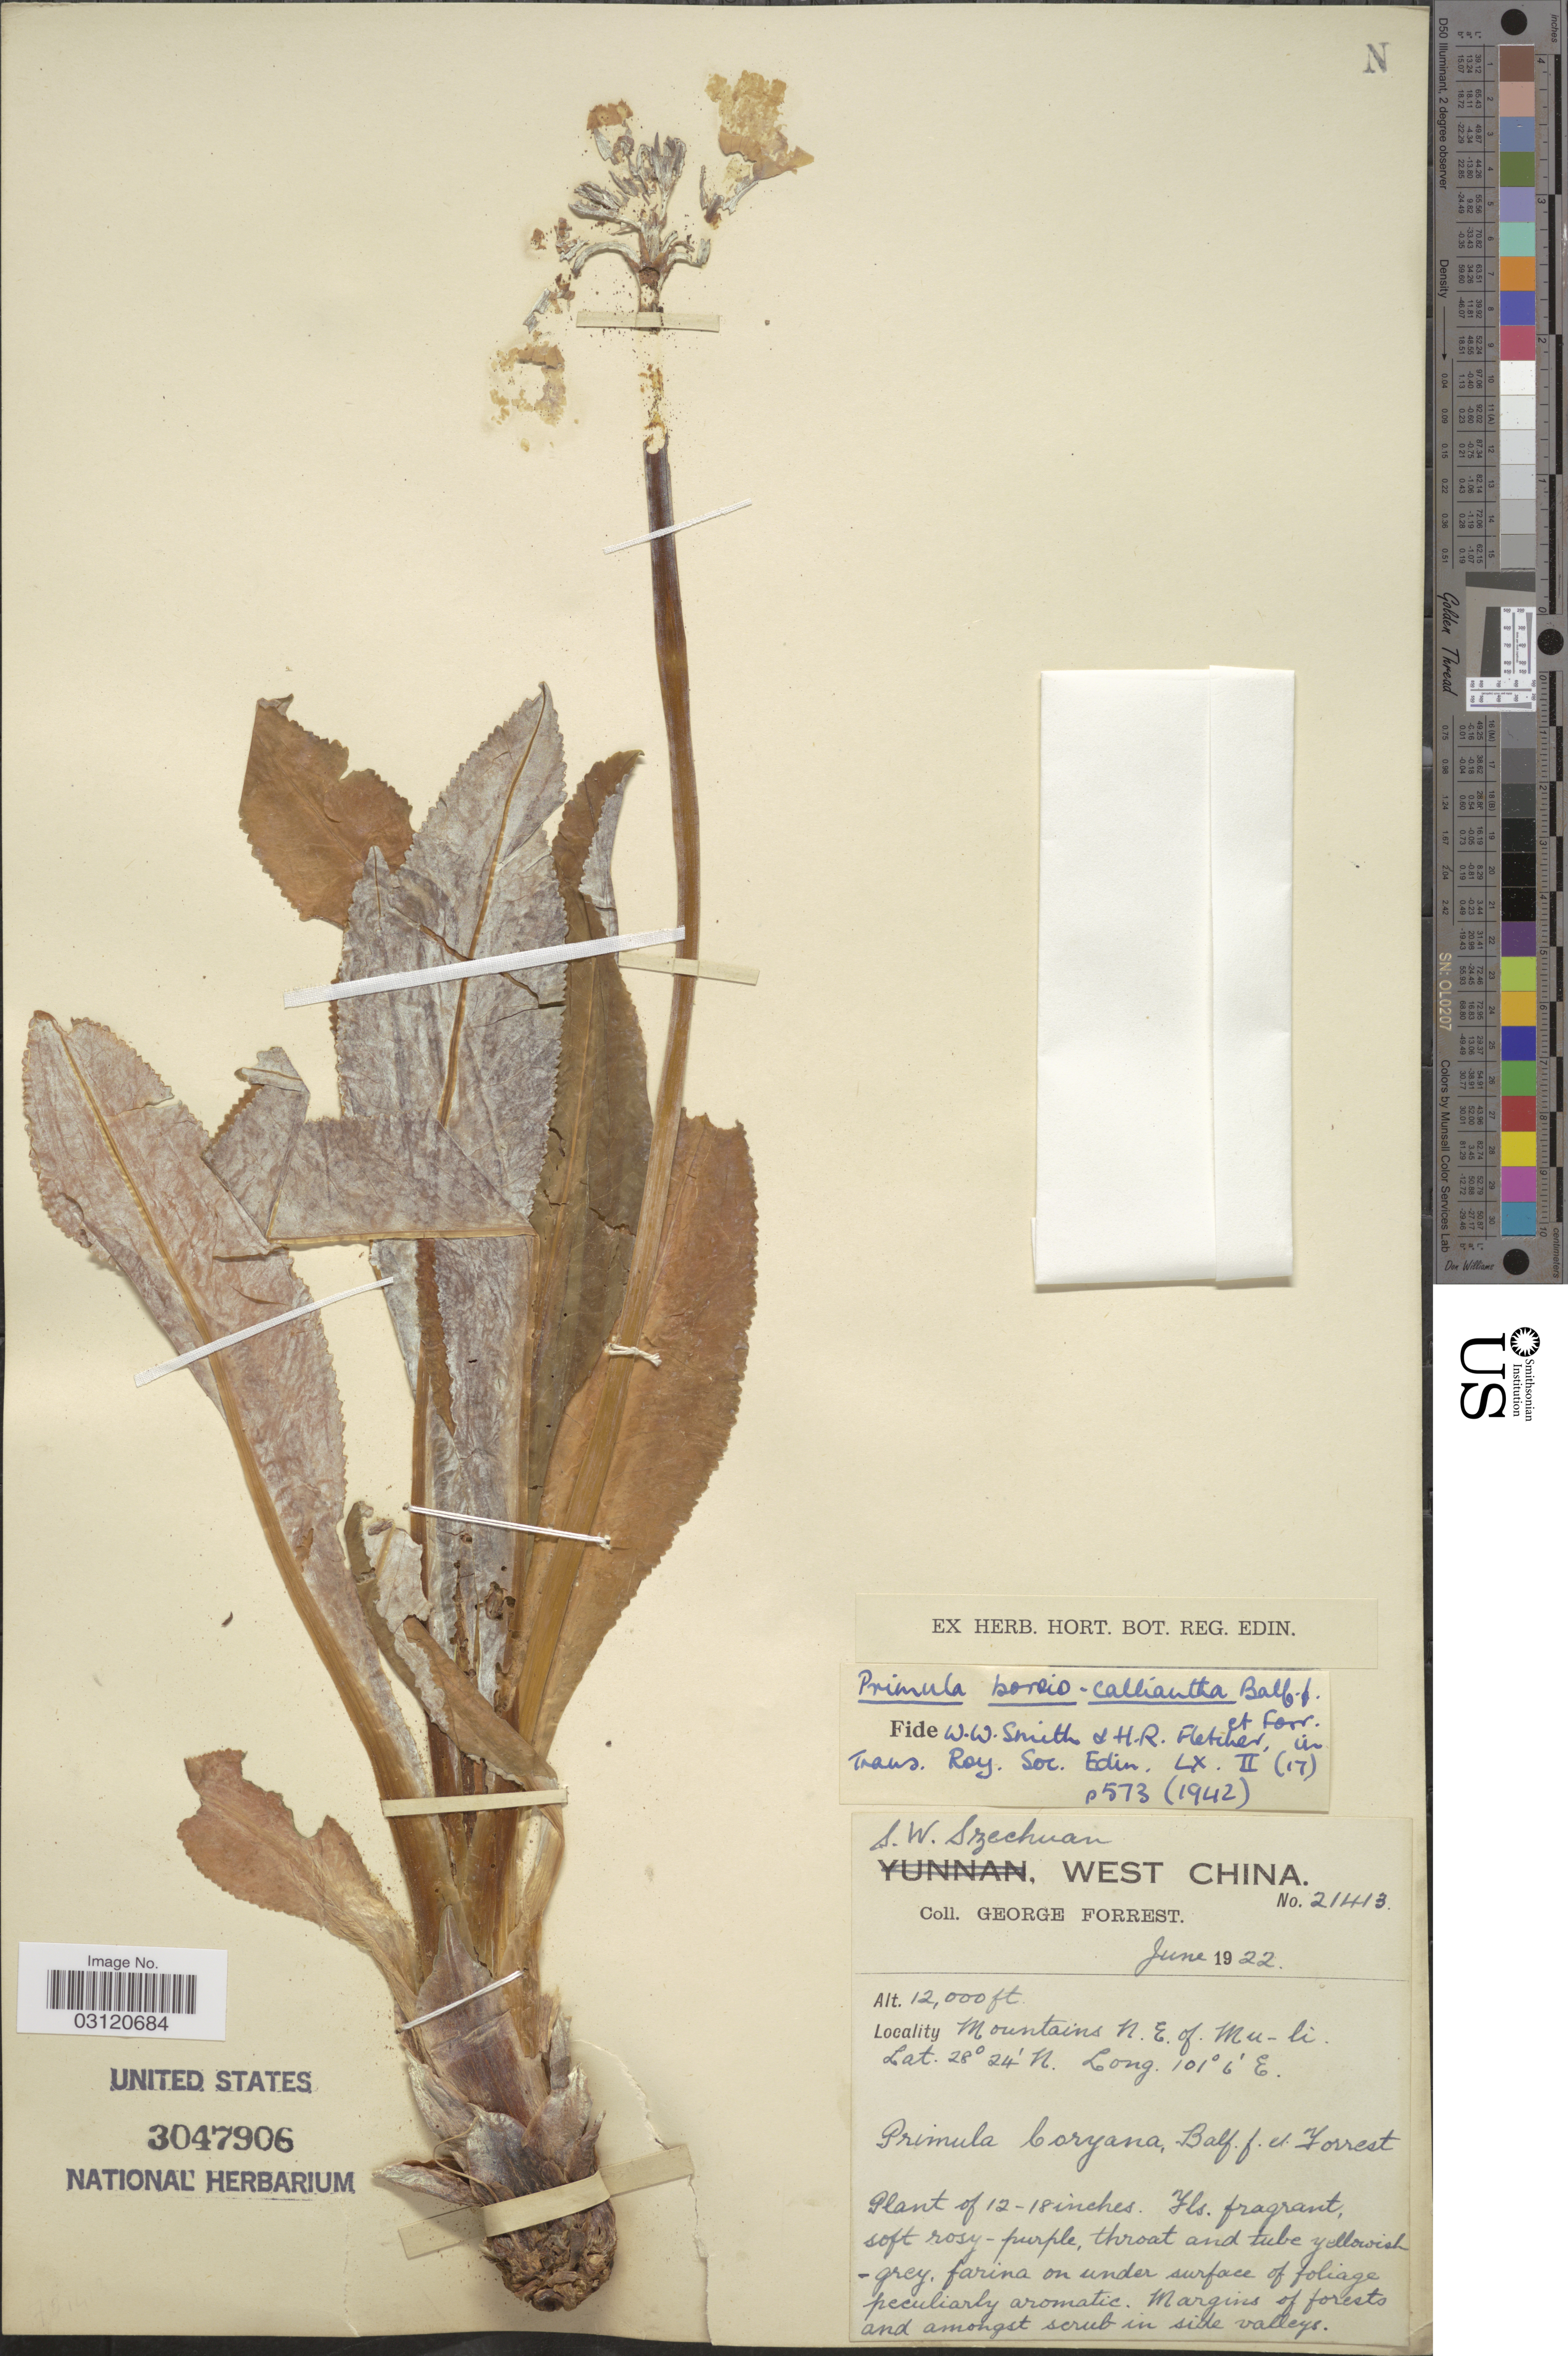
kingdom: Plantae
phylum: Tracheophyta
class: Magnoliopsida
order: Ericales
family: Primulaceae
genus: Primula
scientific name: Primula boreiocalliantha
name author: Balf. f. & Forrest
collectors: G. Forrest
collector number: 21413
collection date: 1922-06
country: China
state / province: Sichuan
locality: S.W. Szechuan, West China. Mountains N.E. of Mu-li.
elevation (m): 3658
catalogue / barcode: US 3047906